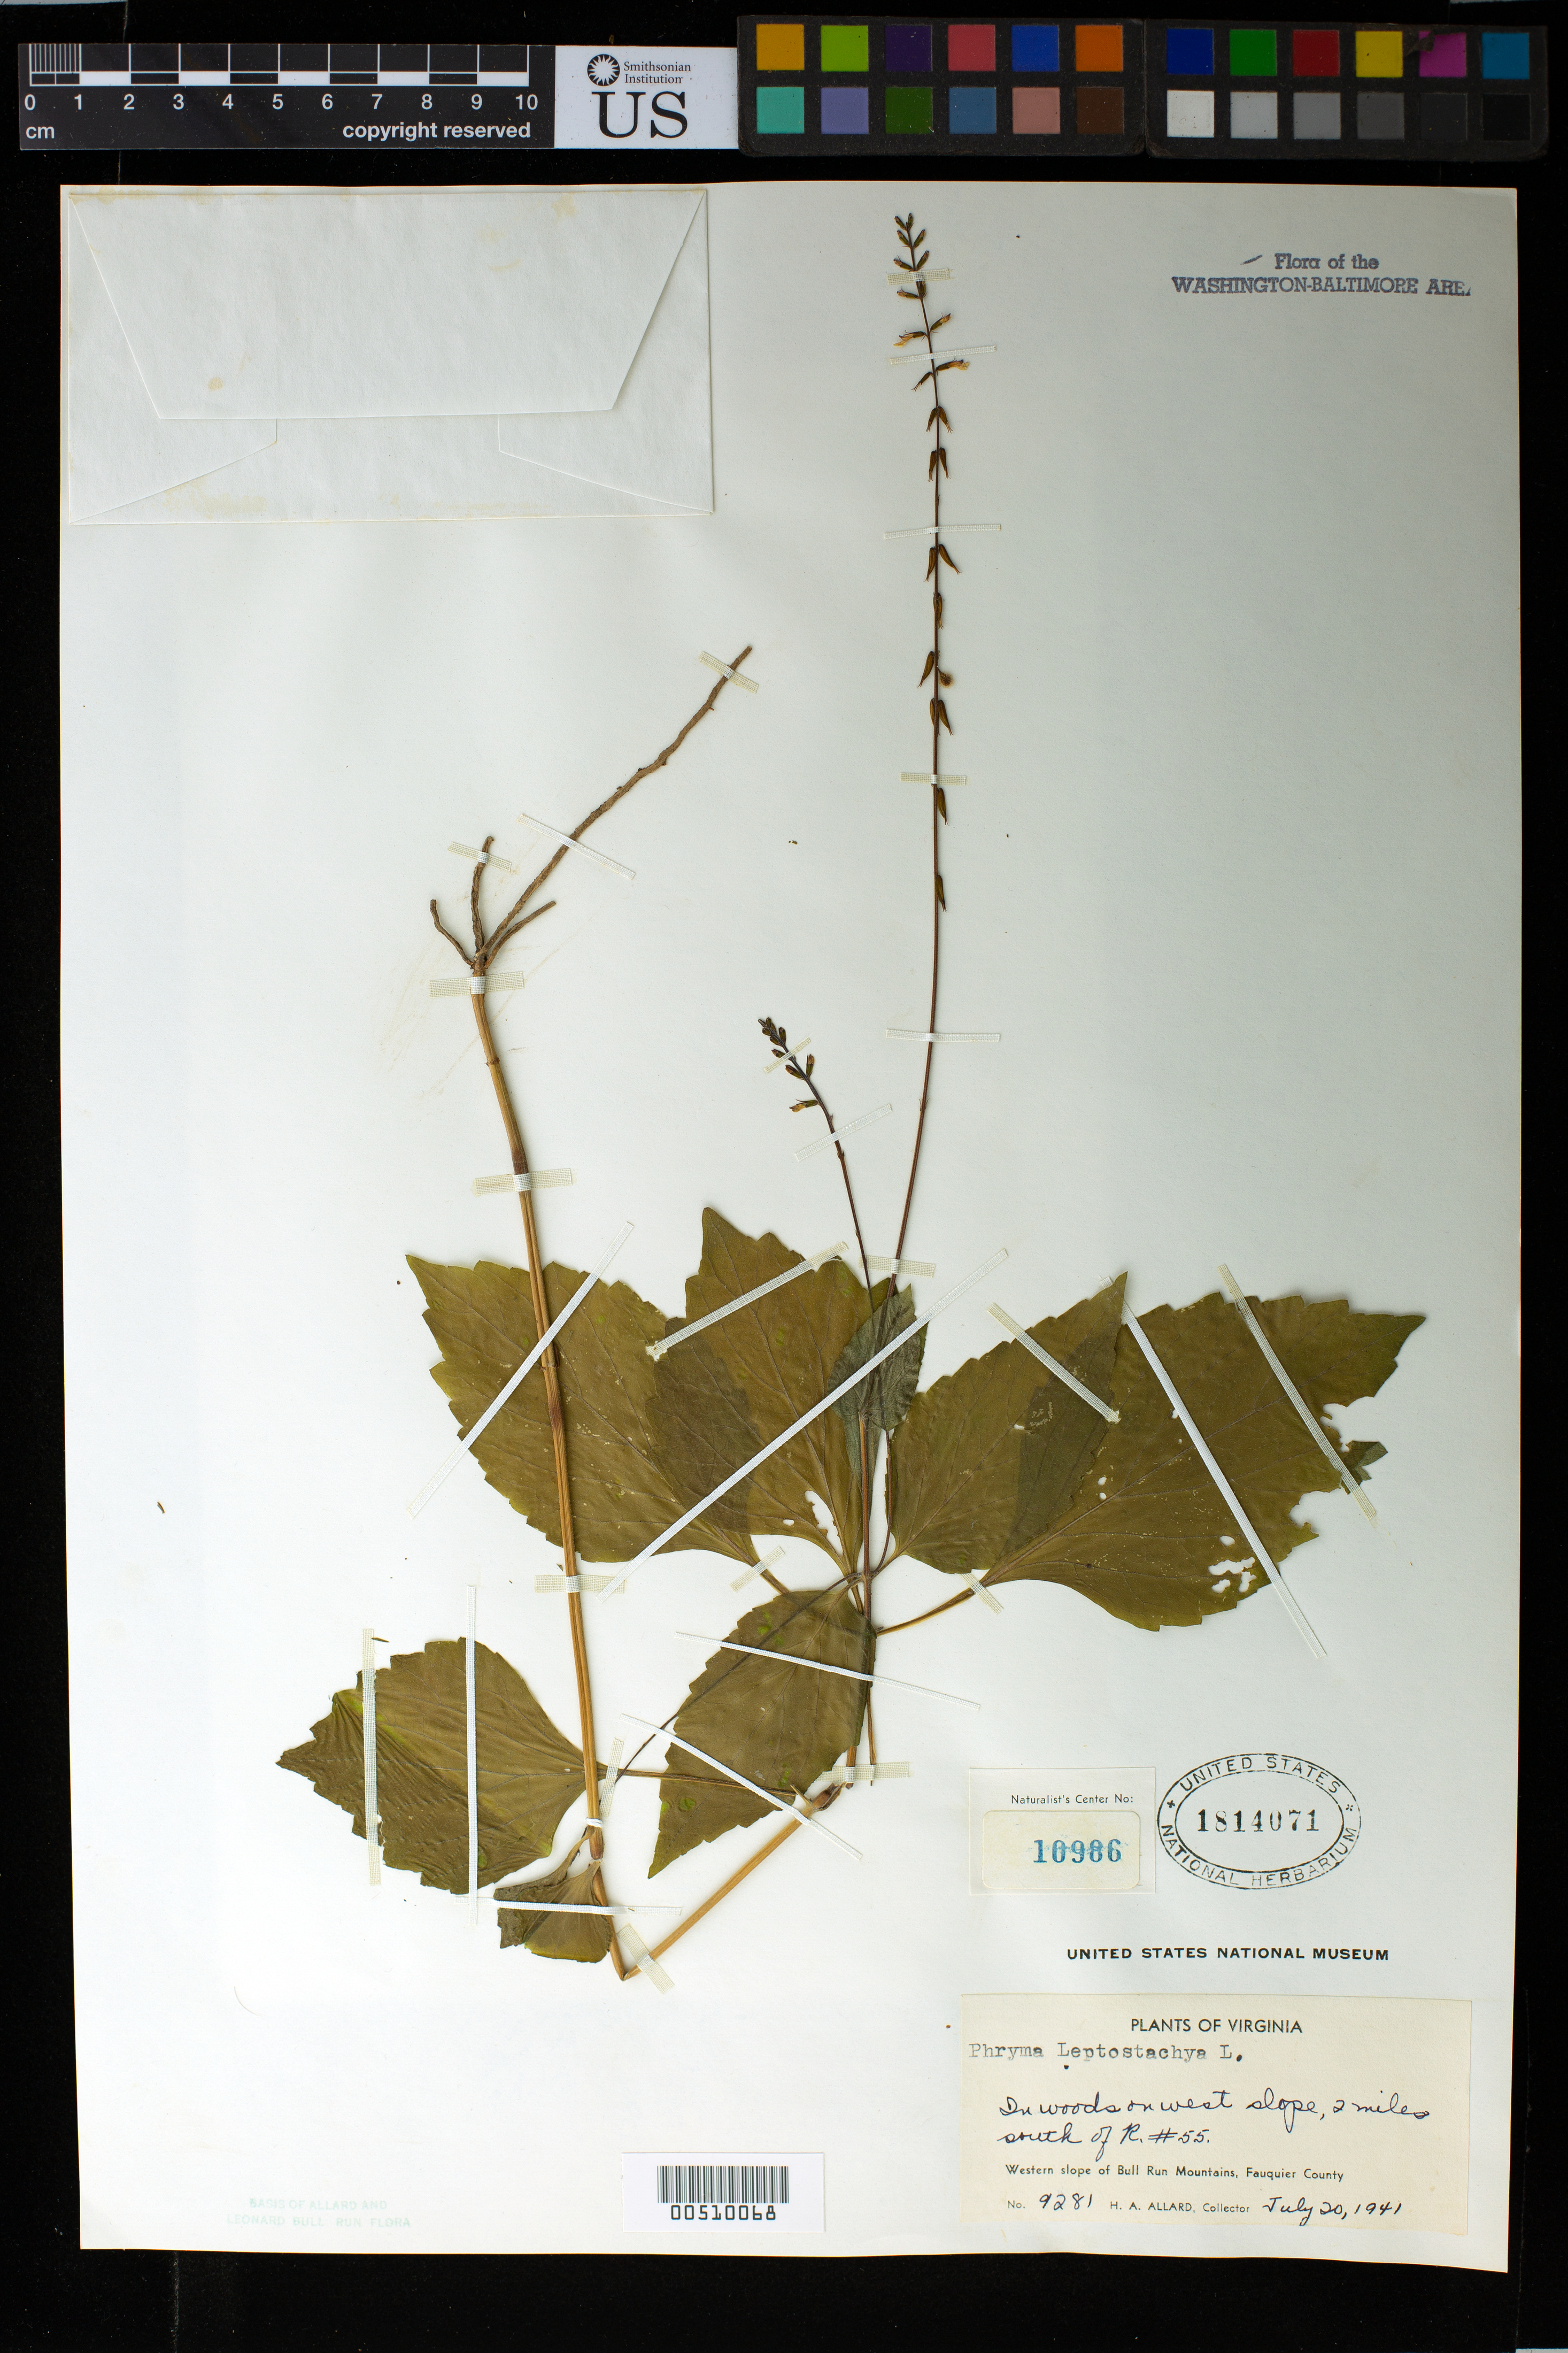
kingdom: Plantae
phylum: Tracheophyta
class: Magnoliopsida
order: Lamiales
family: Phrymaceae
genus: Phryma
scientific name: Phryma leptostachya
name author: L.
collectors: H. A. Allard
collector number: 9281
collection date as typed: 20 Jul 1941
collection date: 1941-07-20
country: United States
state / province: Virginia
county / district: Fauquier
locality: Bull Run Mts., 2 mi. S of Rt. 55 Bull Run Mts.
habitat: In woods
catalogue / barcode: US 1814071